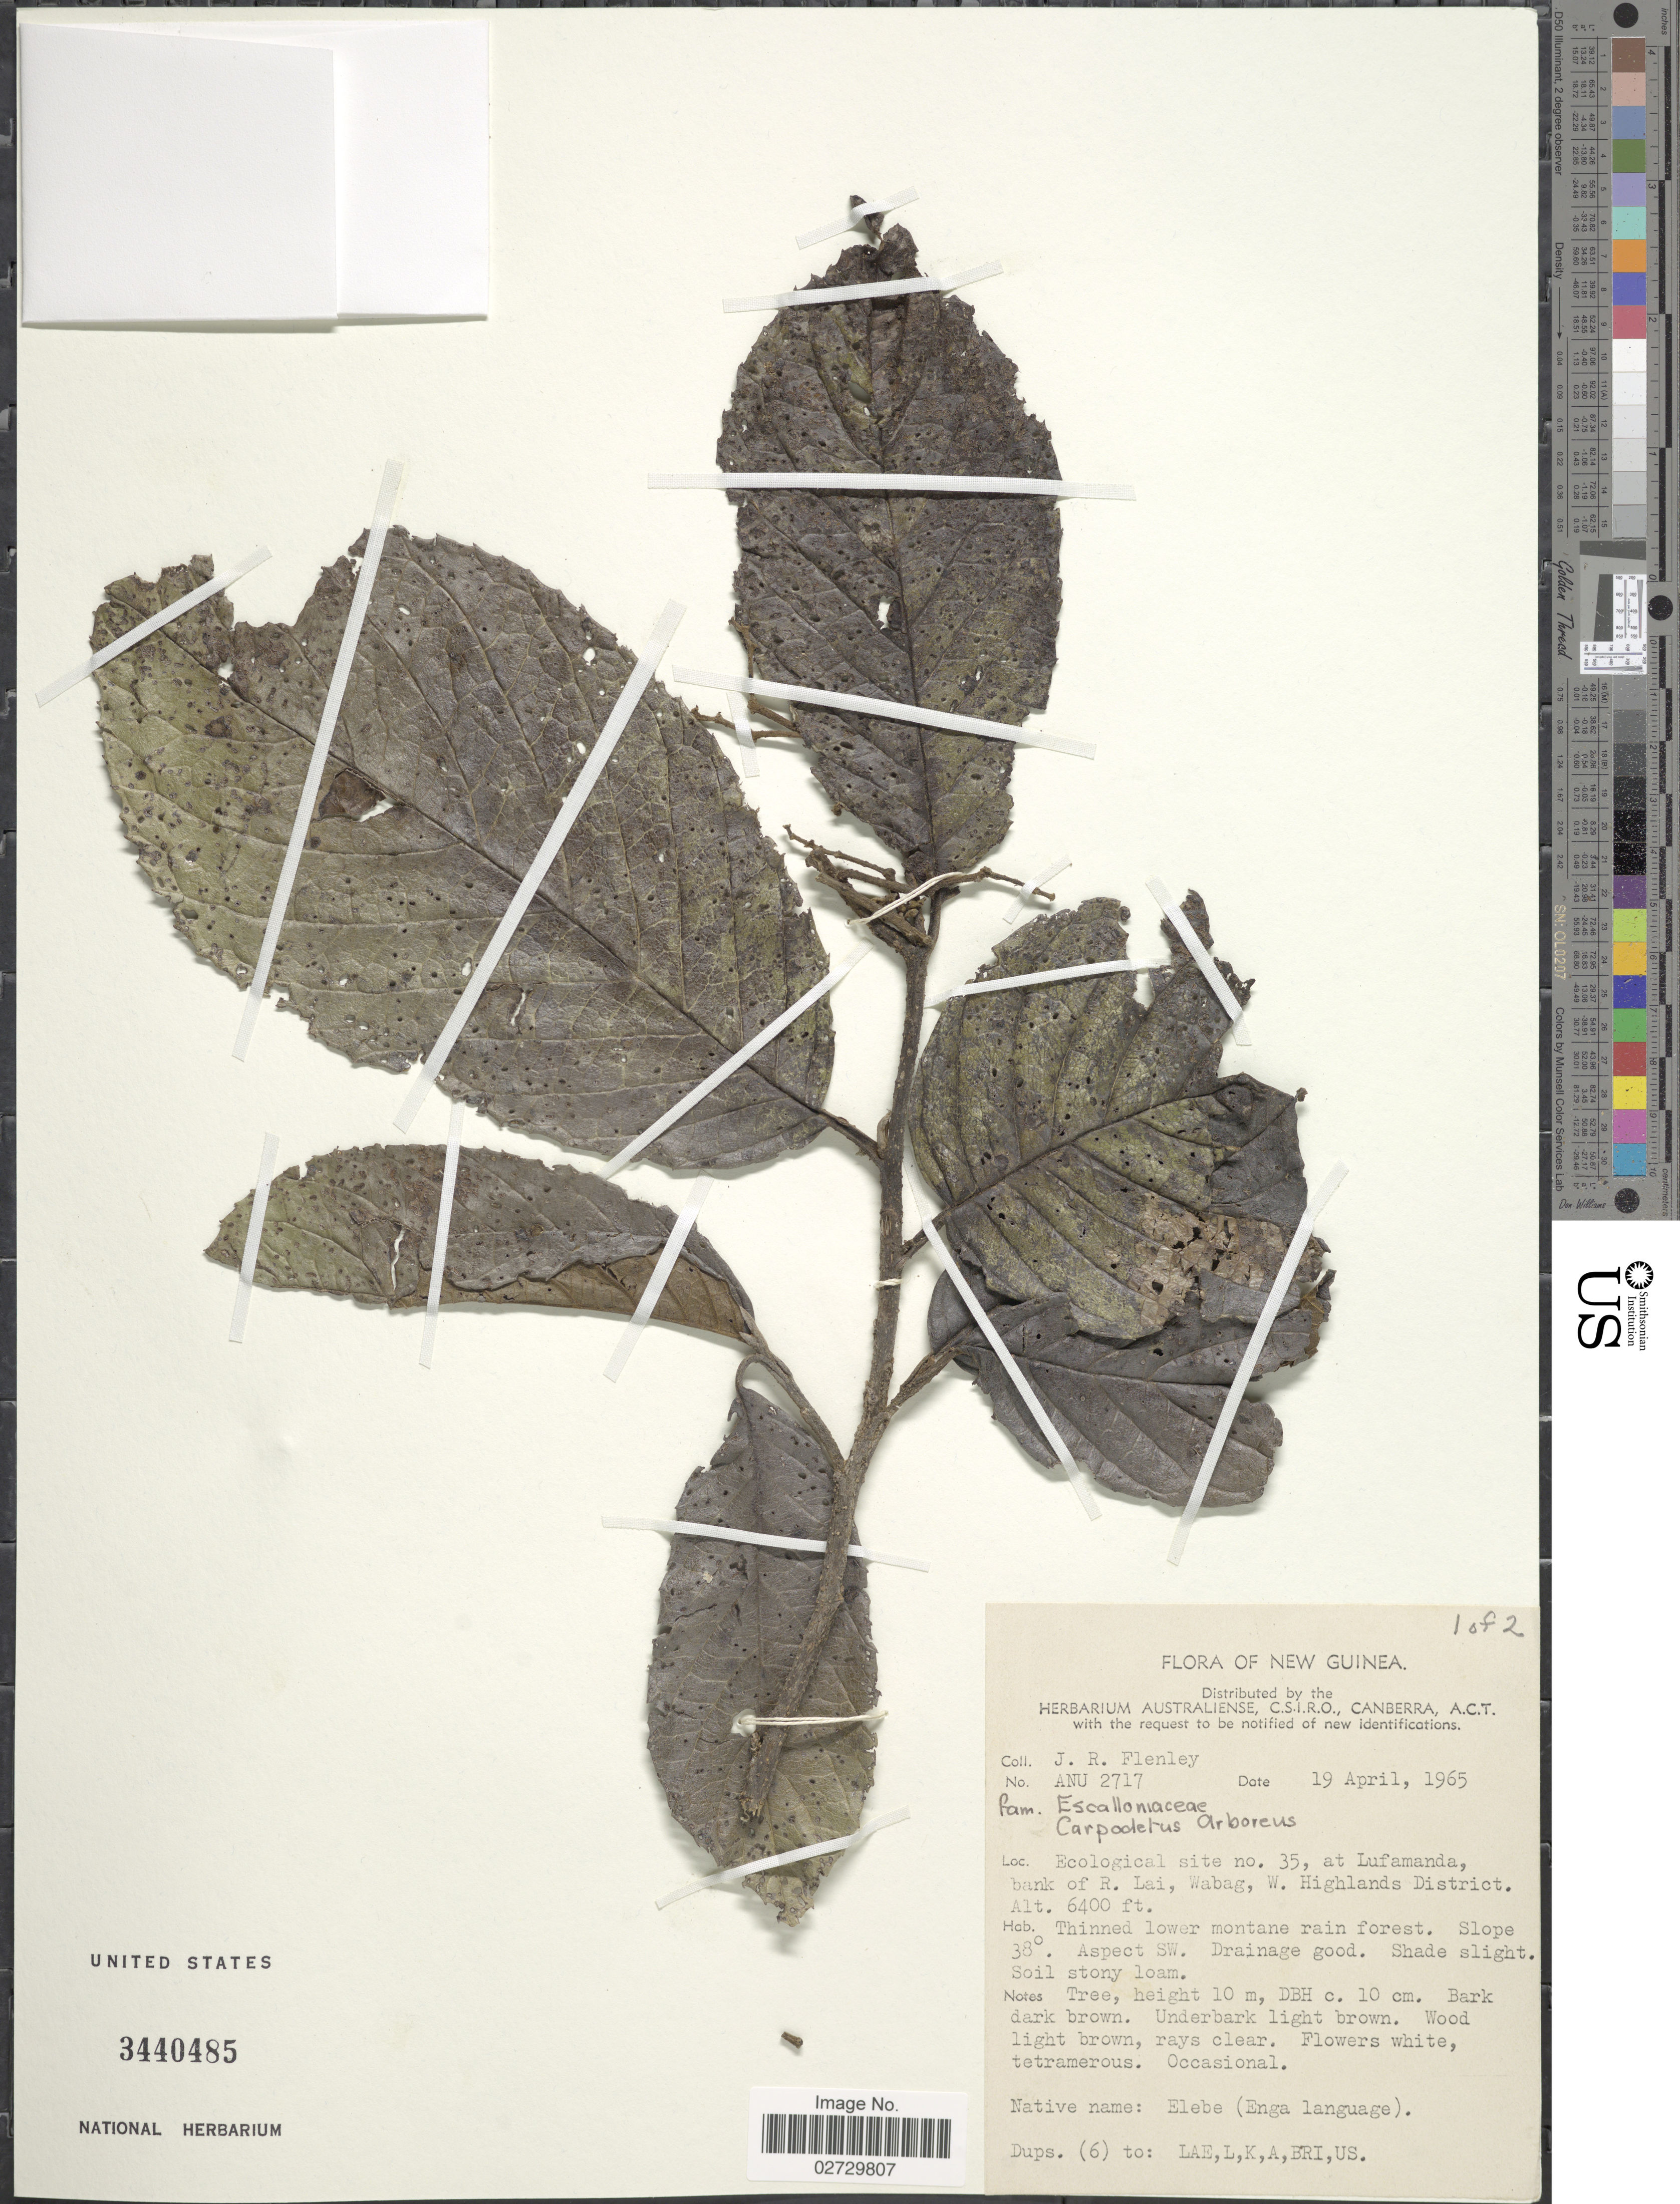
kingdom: Plantae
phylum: Tracheophyta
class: Magnoliopsida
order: Asterales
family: Rousseaceae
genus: Carpodetus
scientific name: Carpodetus arboreus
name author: Schltr.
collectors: J. Flenley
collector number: ANU 2717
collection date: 1965-04-19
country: Papua New Guinea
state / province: Western Highlands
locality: New Guinea, Ecological site no. 35, at Lufamanda, bank of R. Lai, Wabag, W. Highlands District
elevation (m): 1951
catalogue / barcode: US 3440485